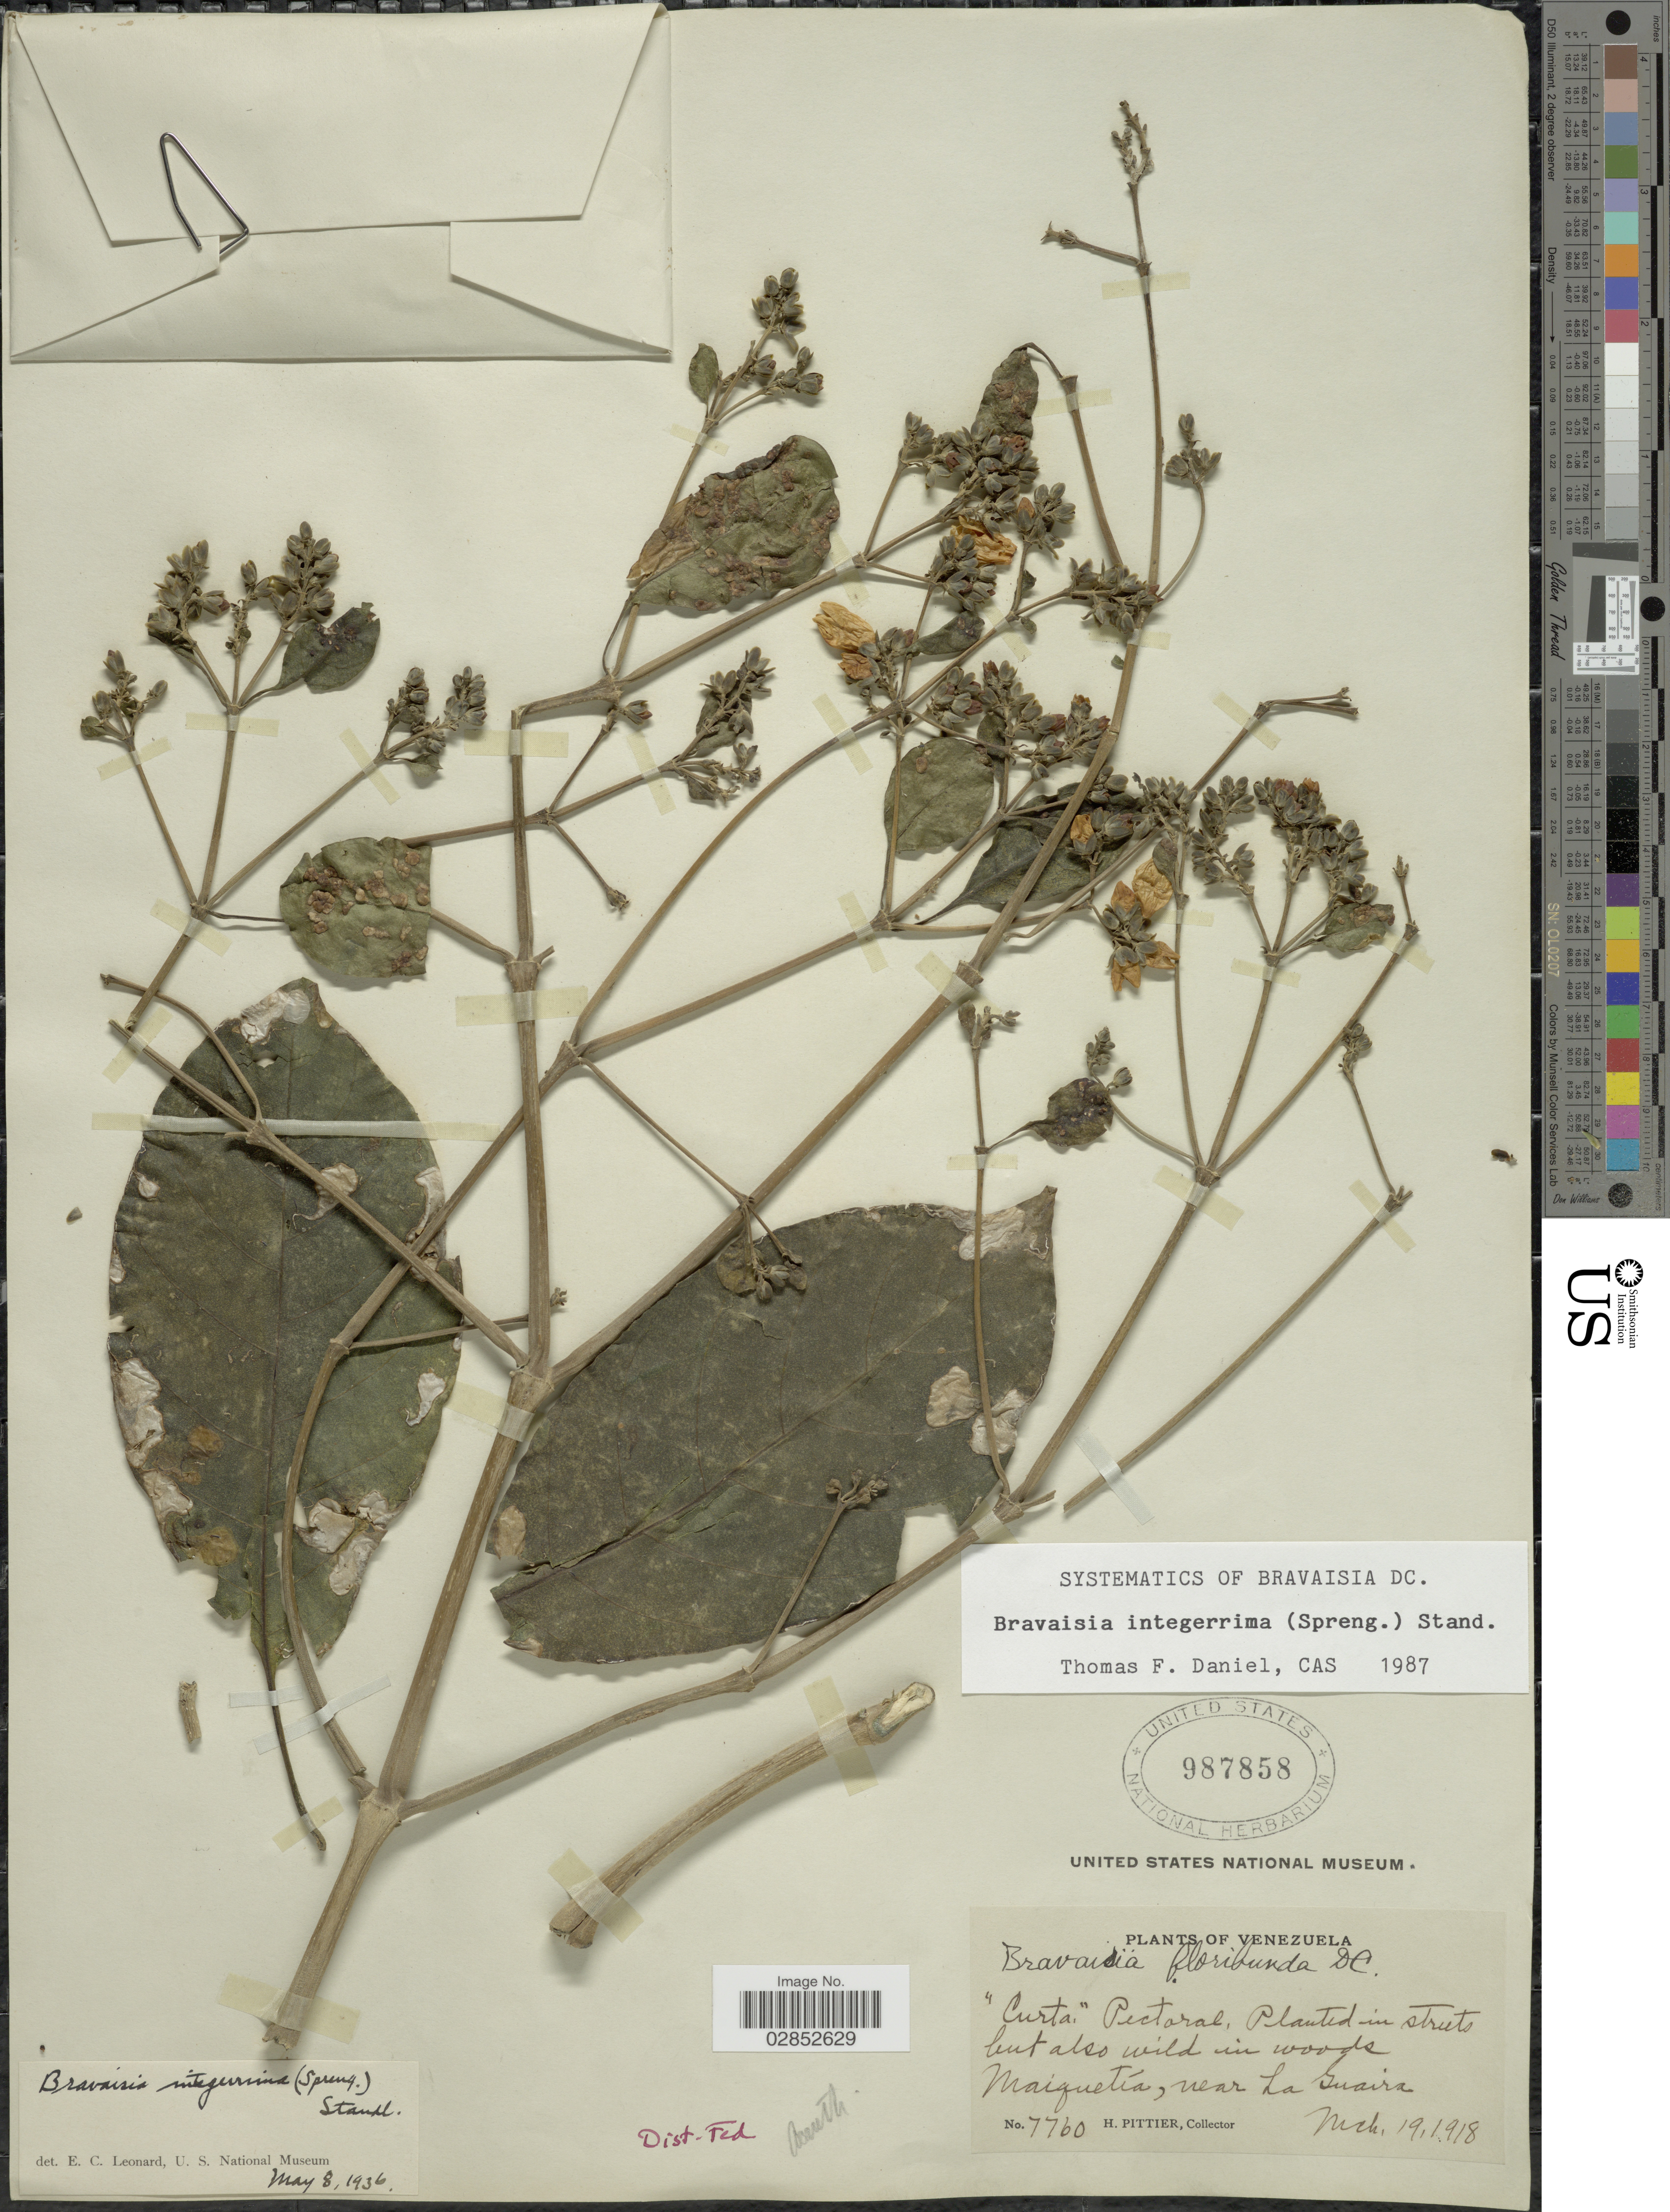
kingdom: Plantae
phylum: Tracheophyta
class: Magnoliopsida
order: Lamiales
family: Acanthaceae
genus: Bravaisia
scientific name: Bravaisia integerrima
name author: (Spreng.) Standl.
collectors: H. F. Pittier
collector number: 7760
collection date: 1918-03-19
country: Venezuela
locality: Dist. Fed., Maiquetiá, near La Guaira.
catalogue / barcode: US 987858